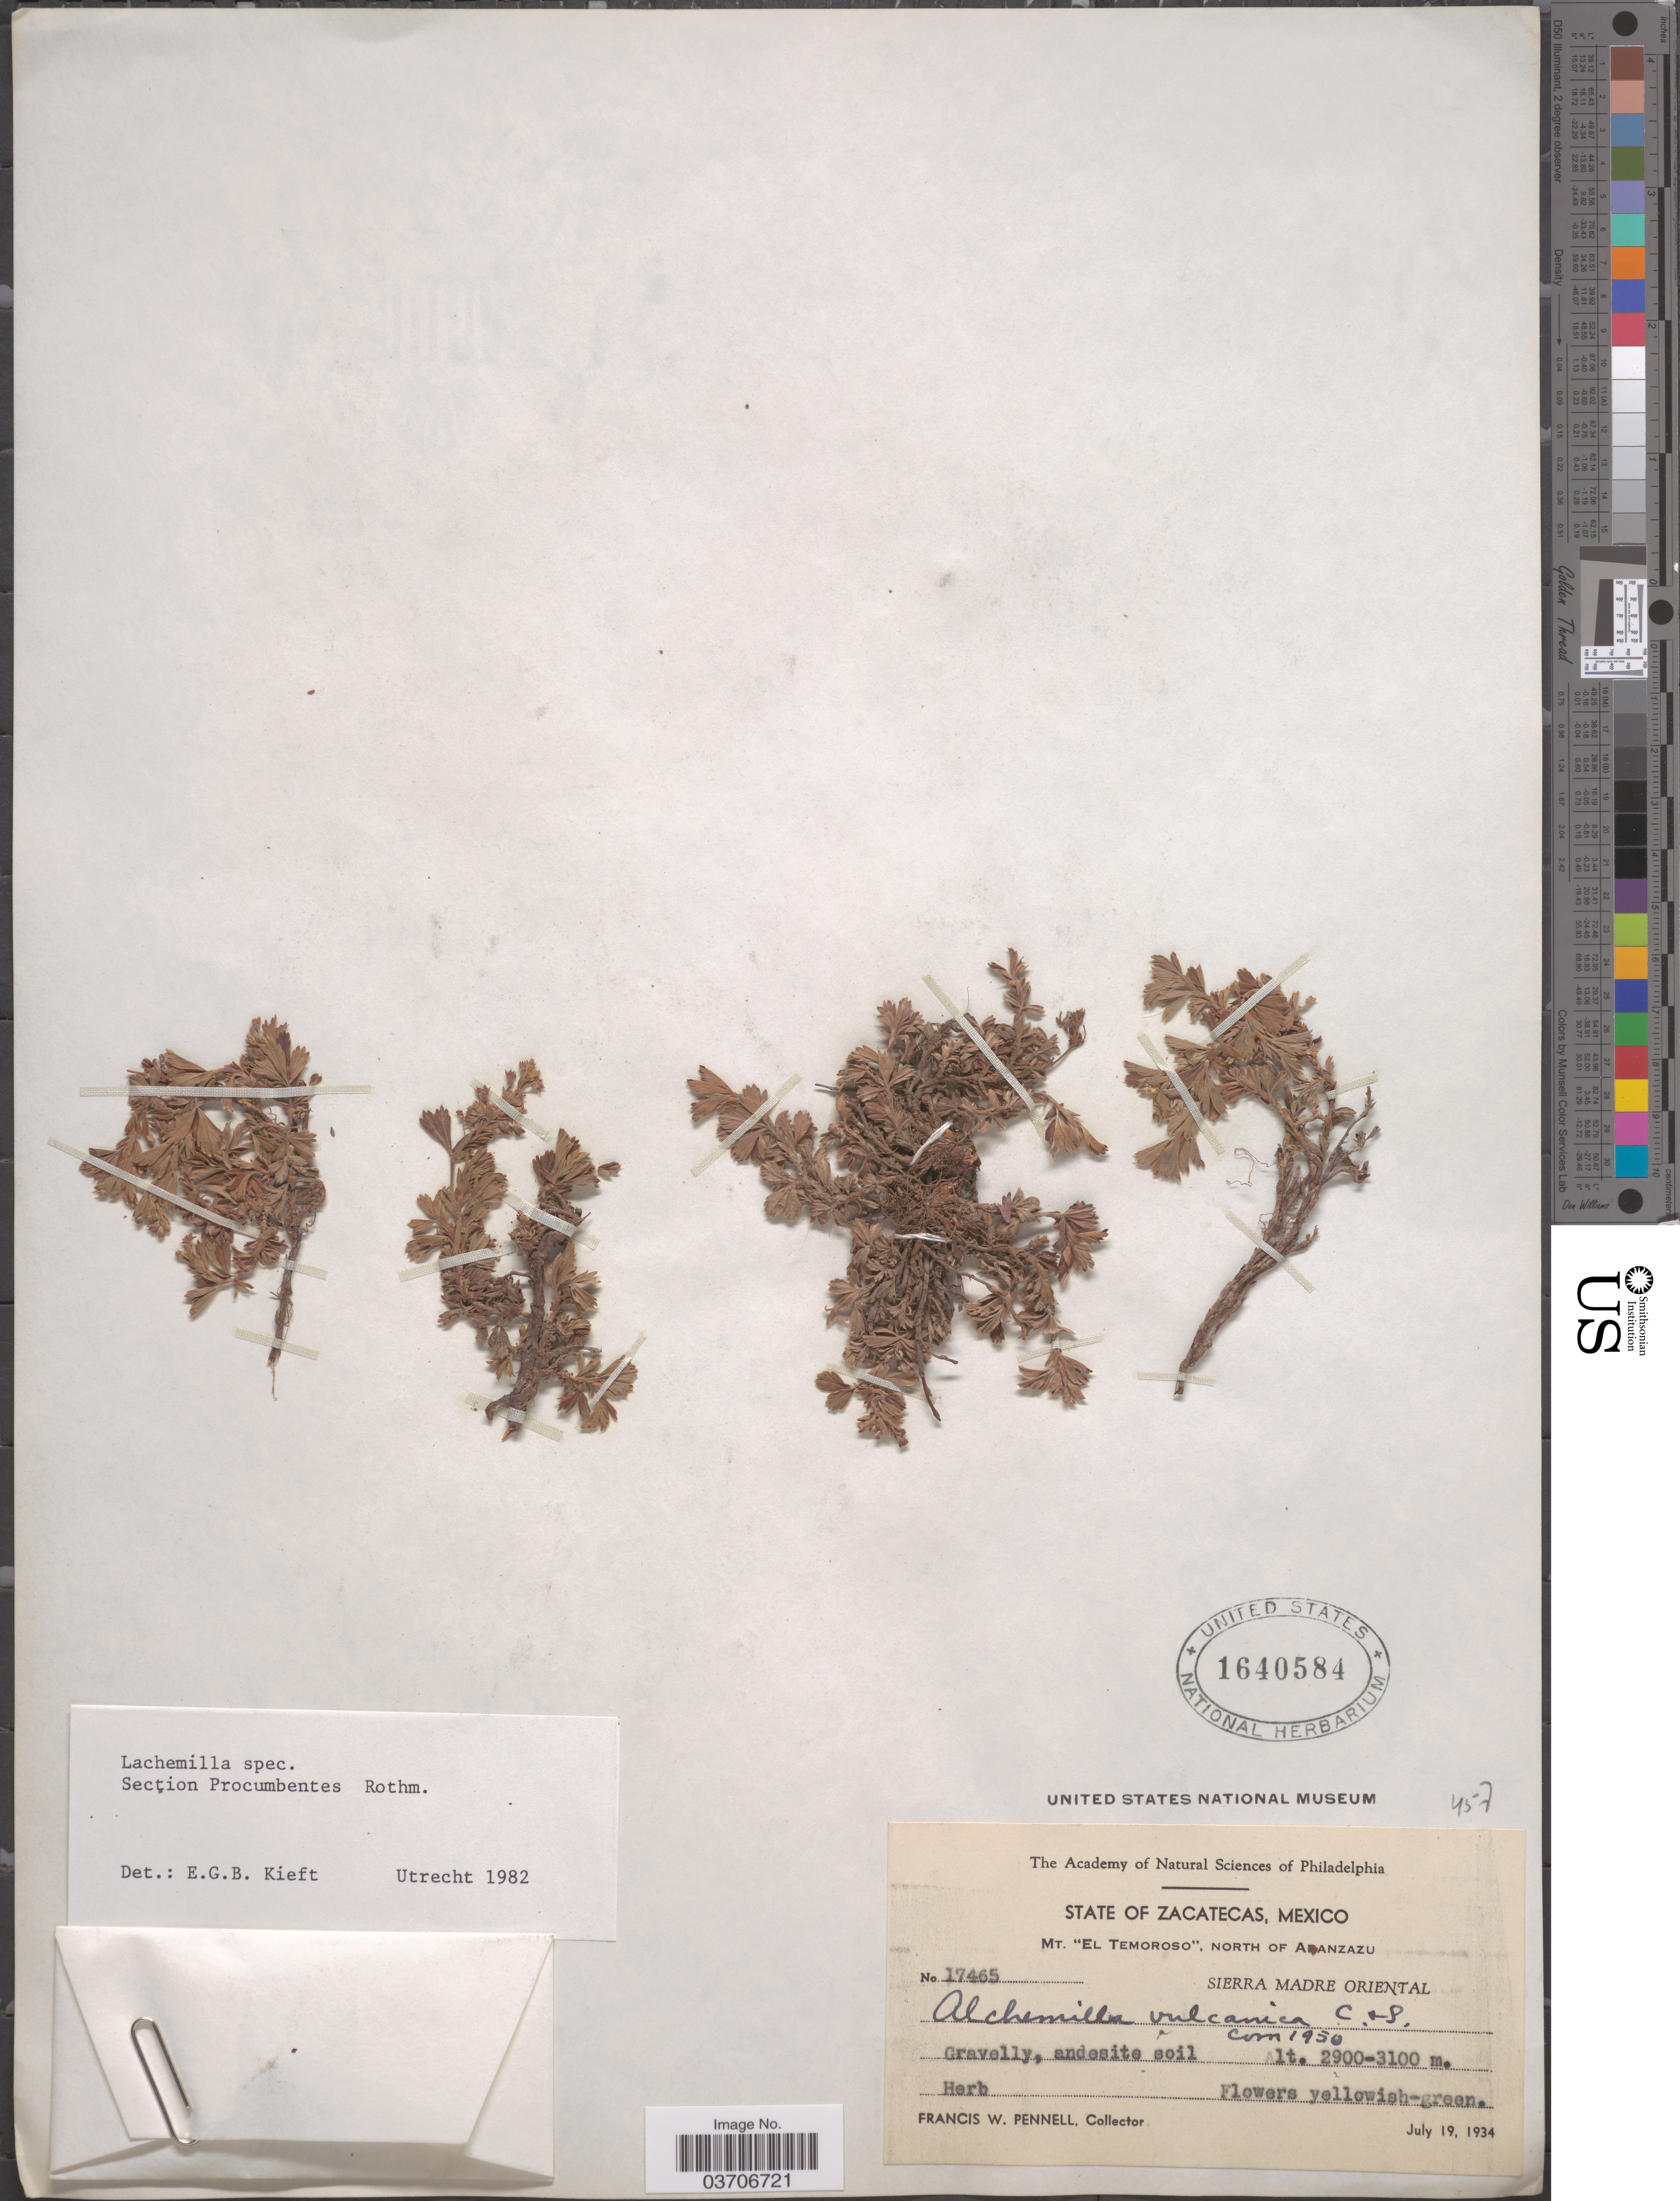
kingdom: Plantae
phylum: Tracheophyta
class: Magnoliopsida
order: Rosales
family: Rosaceae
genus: Lachemilla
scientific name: Lachemilla procumbens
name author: (Rose) Rydb.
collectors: F. W. Pennell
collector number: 17465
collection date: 1934-07-19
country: Mexico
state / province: Zacatecas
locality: Mt. "El Temoroso", North of Aranzazu. Sierra Madre Oriental.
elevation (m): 2900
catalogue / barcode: US 1640584